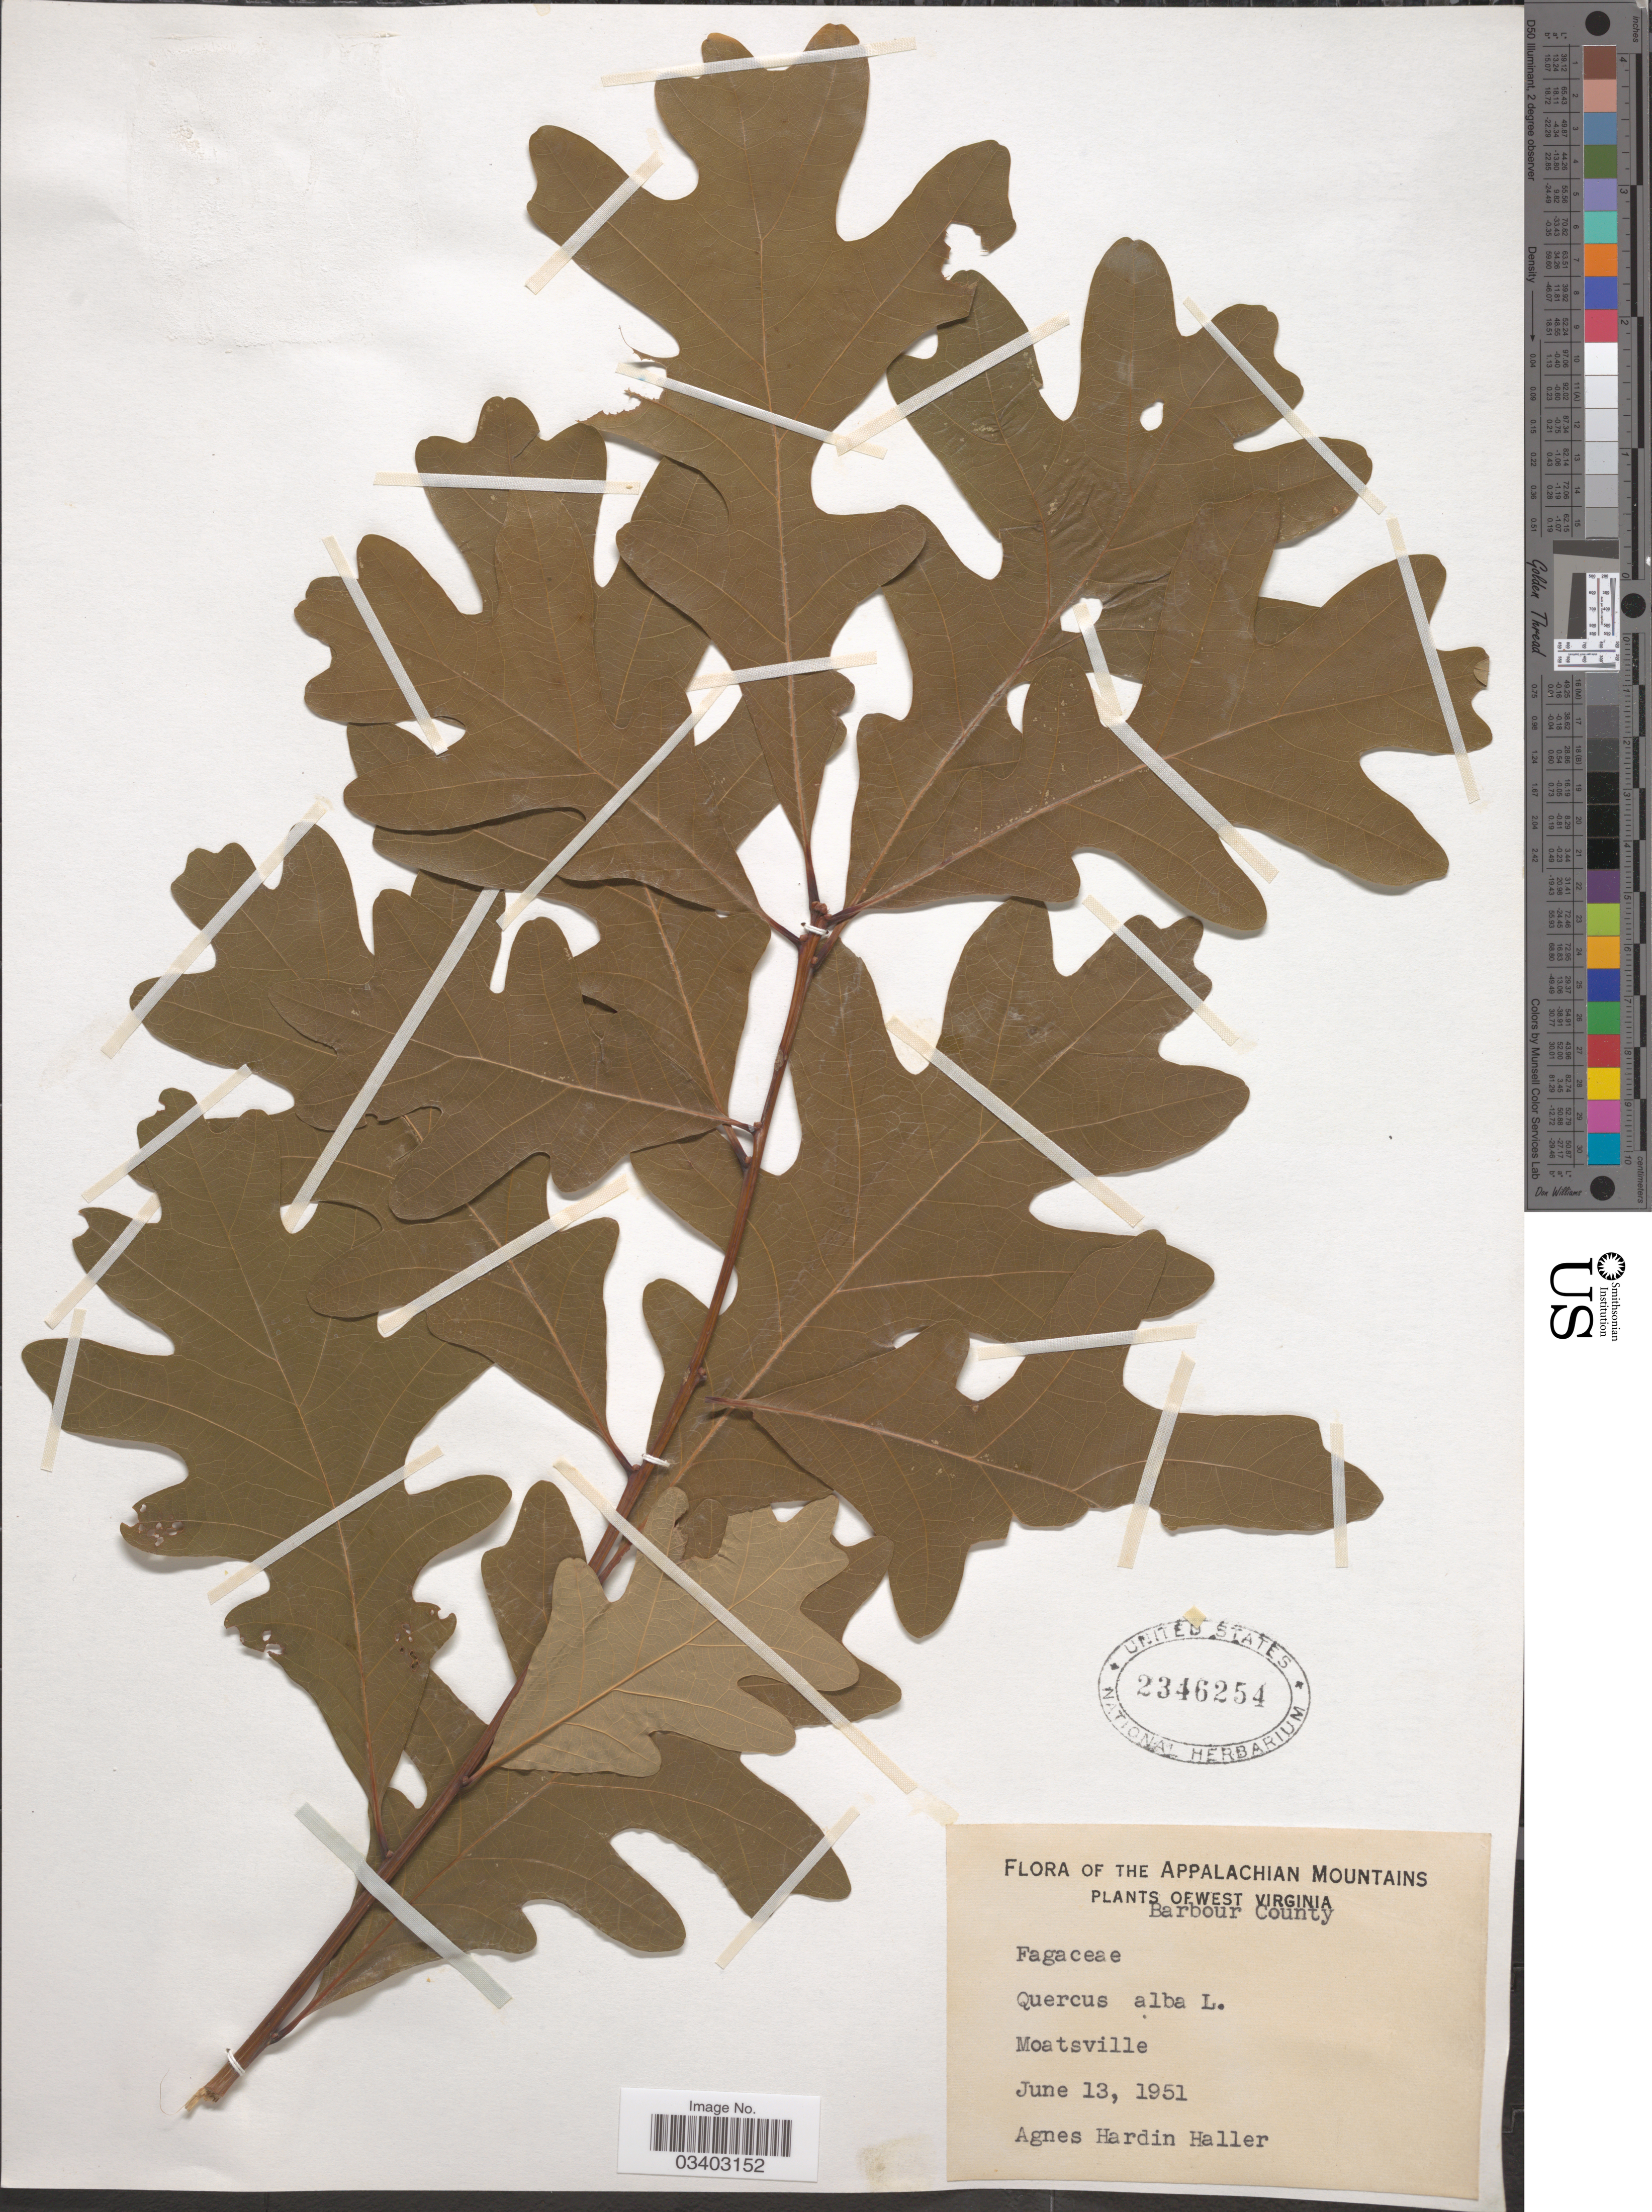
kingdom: Plantae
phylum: Tracheophyta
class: Magnoliopsida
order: Fagales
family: Fagaceae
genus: Quercus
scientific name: Quercus alba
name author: L.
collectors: A. Haller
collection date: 1951-06-13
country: United States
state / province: West Virginia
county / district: Barbour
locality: The Appalachian Mountains. Barbour County. Moatsville.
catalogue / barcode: US 2346254